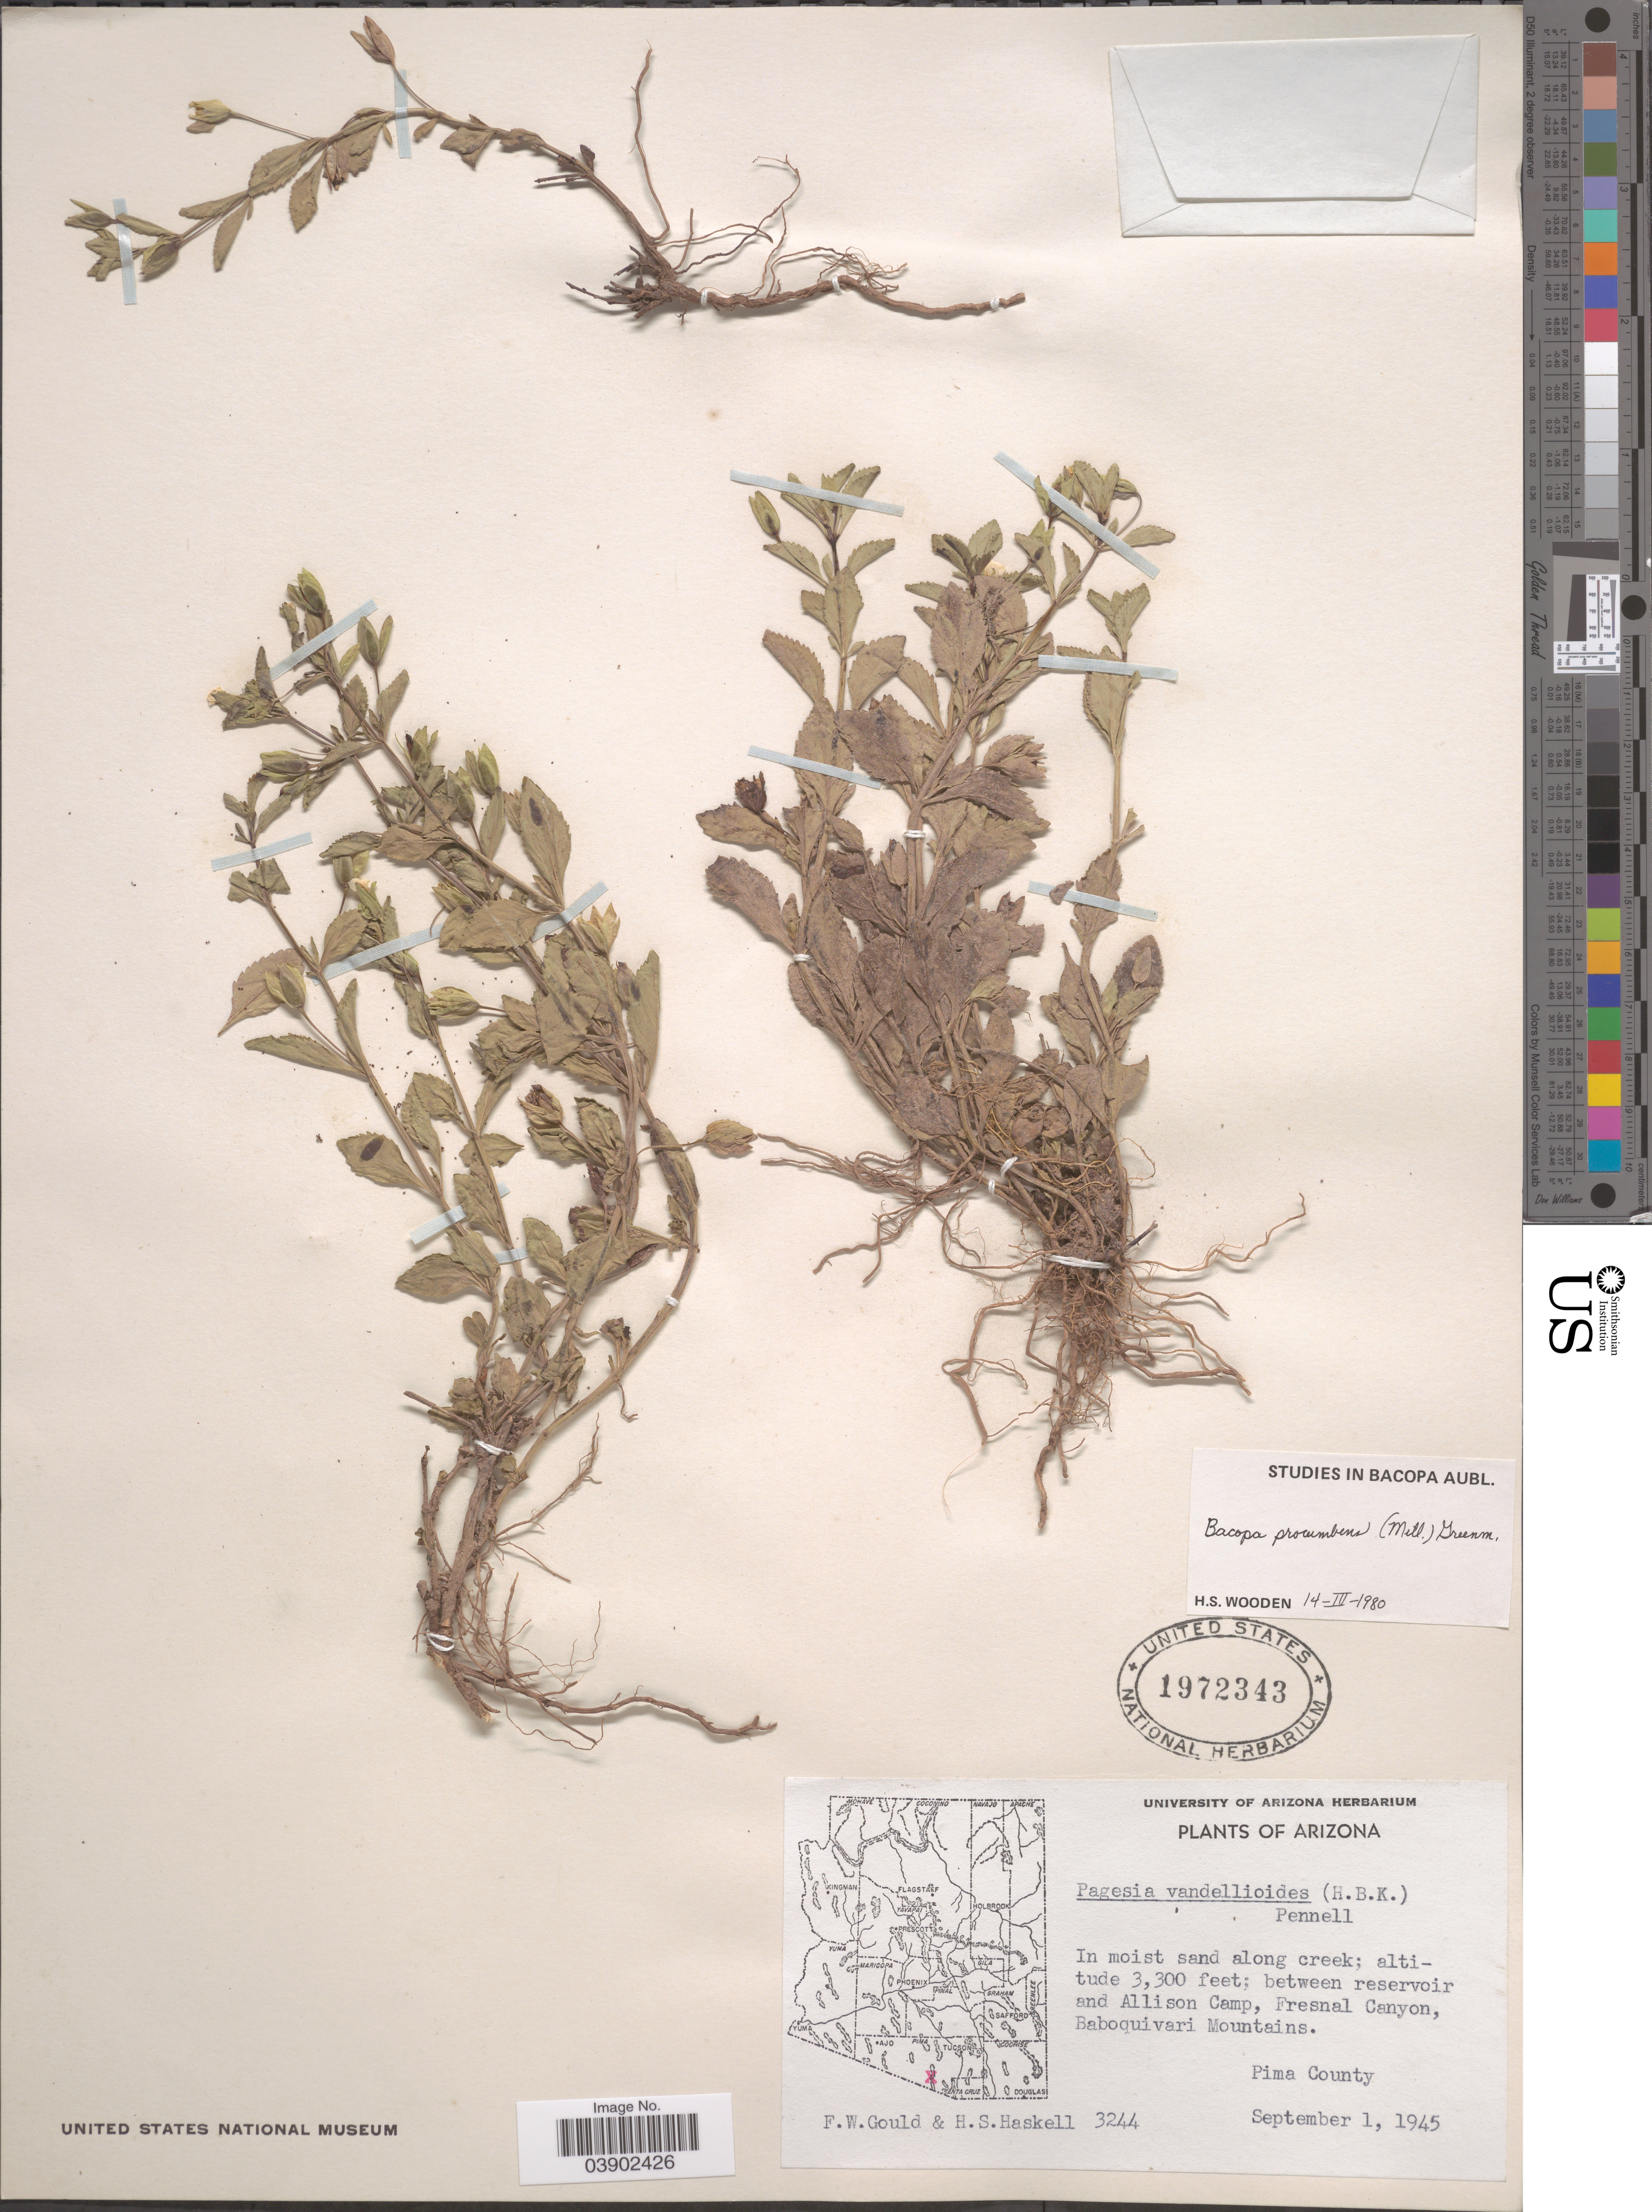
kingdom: Plantae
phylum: Tracheophyta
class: Magnoliopsida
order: Lamiales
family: Plantaginaceae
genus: Mecardonia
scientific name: Mecardonia procumbens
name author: (Mill.) Small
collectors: F. W. Gould & H. Haskell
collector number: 3244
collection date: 1945-09-01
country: United States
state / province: Arizona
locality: Between reservoir and Allison Camp, Fresnal Canyon, Baboquivari Mountains. Pima County.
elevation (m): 1006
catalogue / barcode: US 1972343